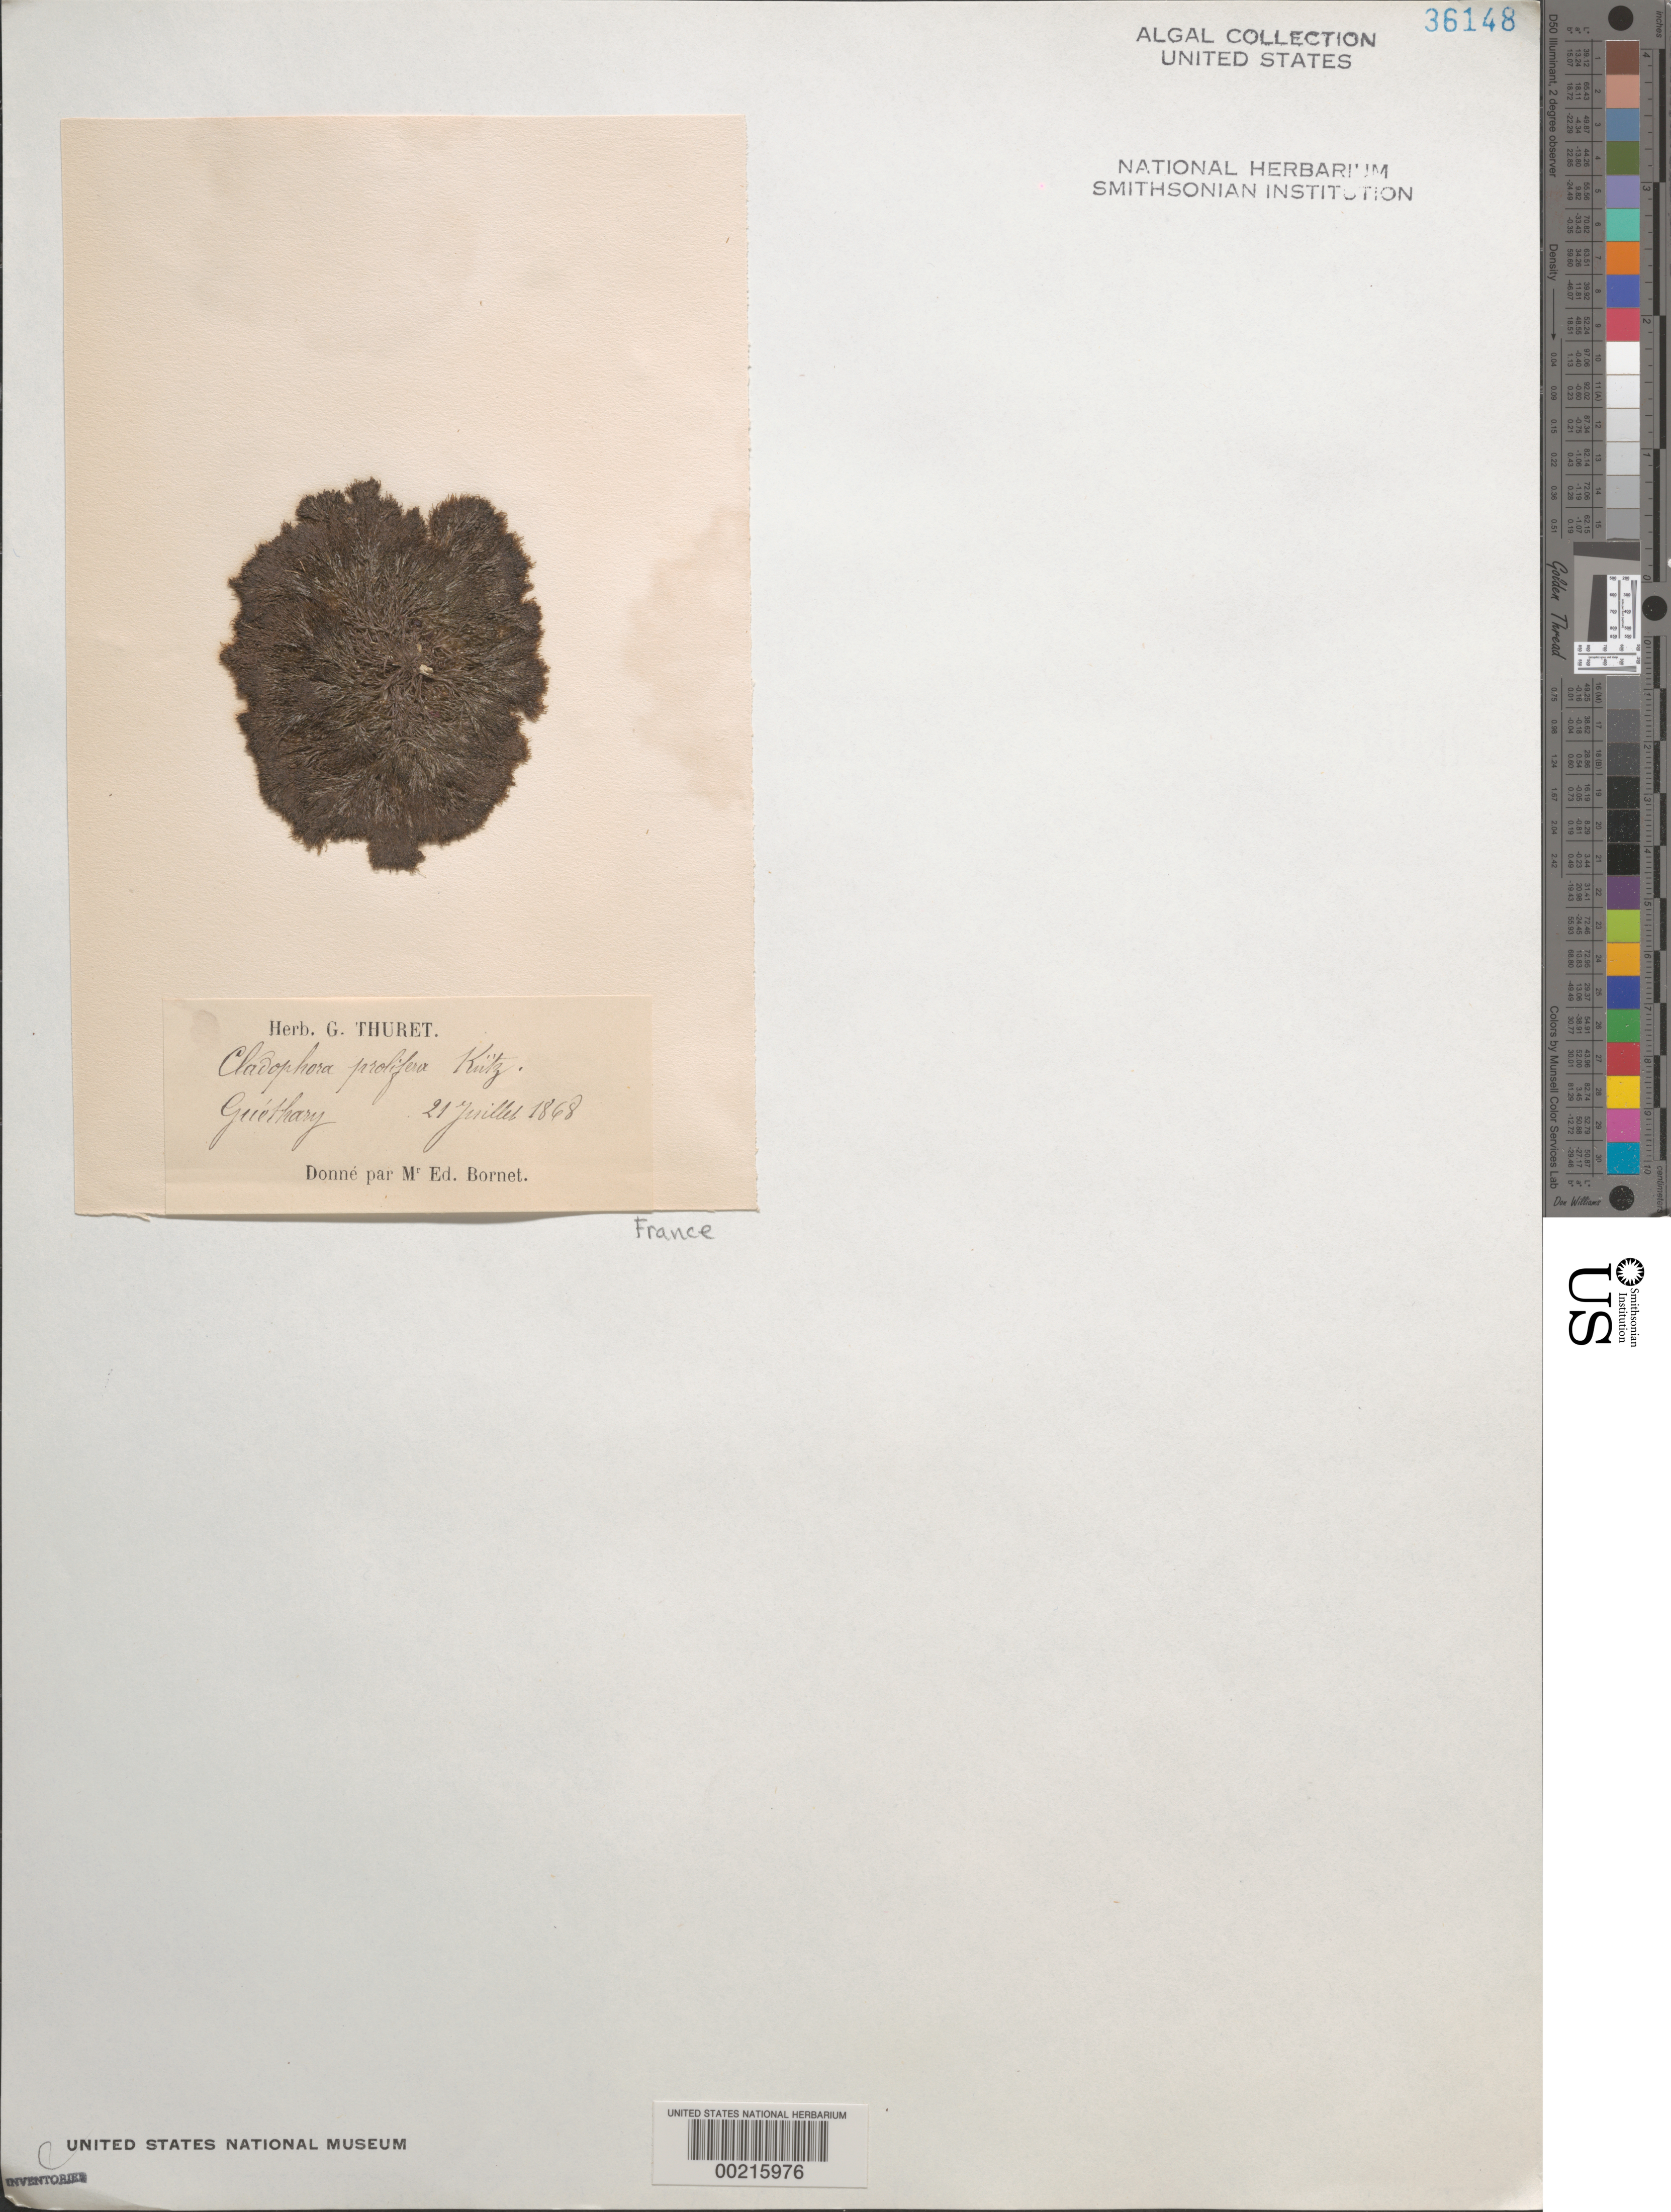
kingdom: Plantae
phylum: Chlorophyta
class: Ulvophyceae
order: Cladophorales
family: Cladophoraceae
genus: Cladophora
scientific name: Cladophora prolifera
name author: (Roth) Kütz.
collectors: Thuret, G. (herbarium)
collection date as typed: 21 Jul 1868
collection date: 1868-07-21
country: France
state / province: Nouvelle-Aquitaine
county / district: Pyrénées-Atlantiques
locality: Guethary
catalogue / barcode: US 36148